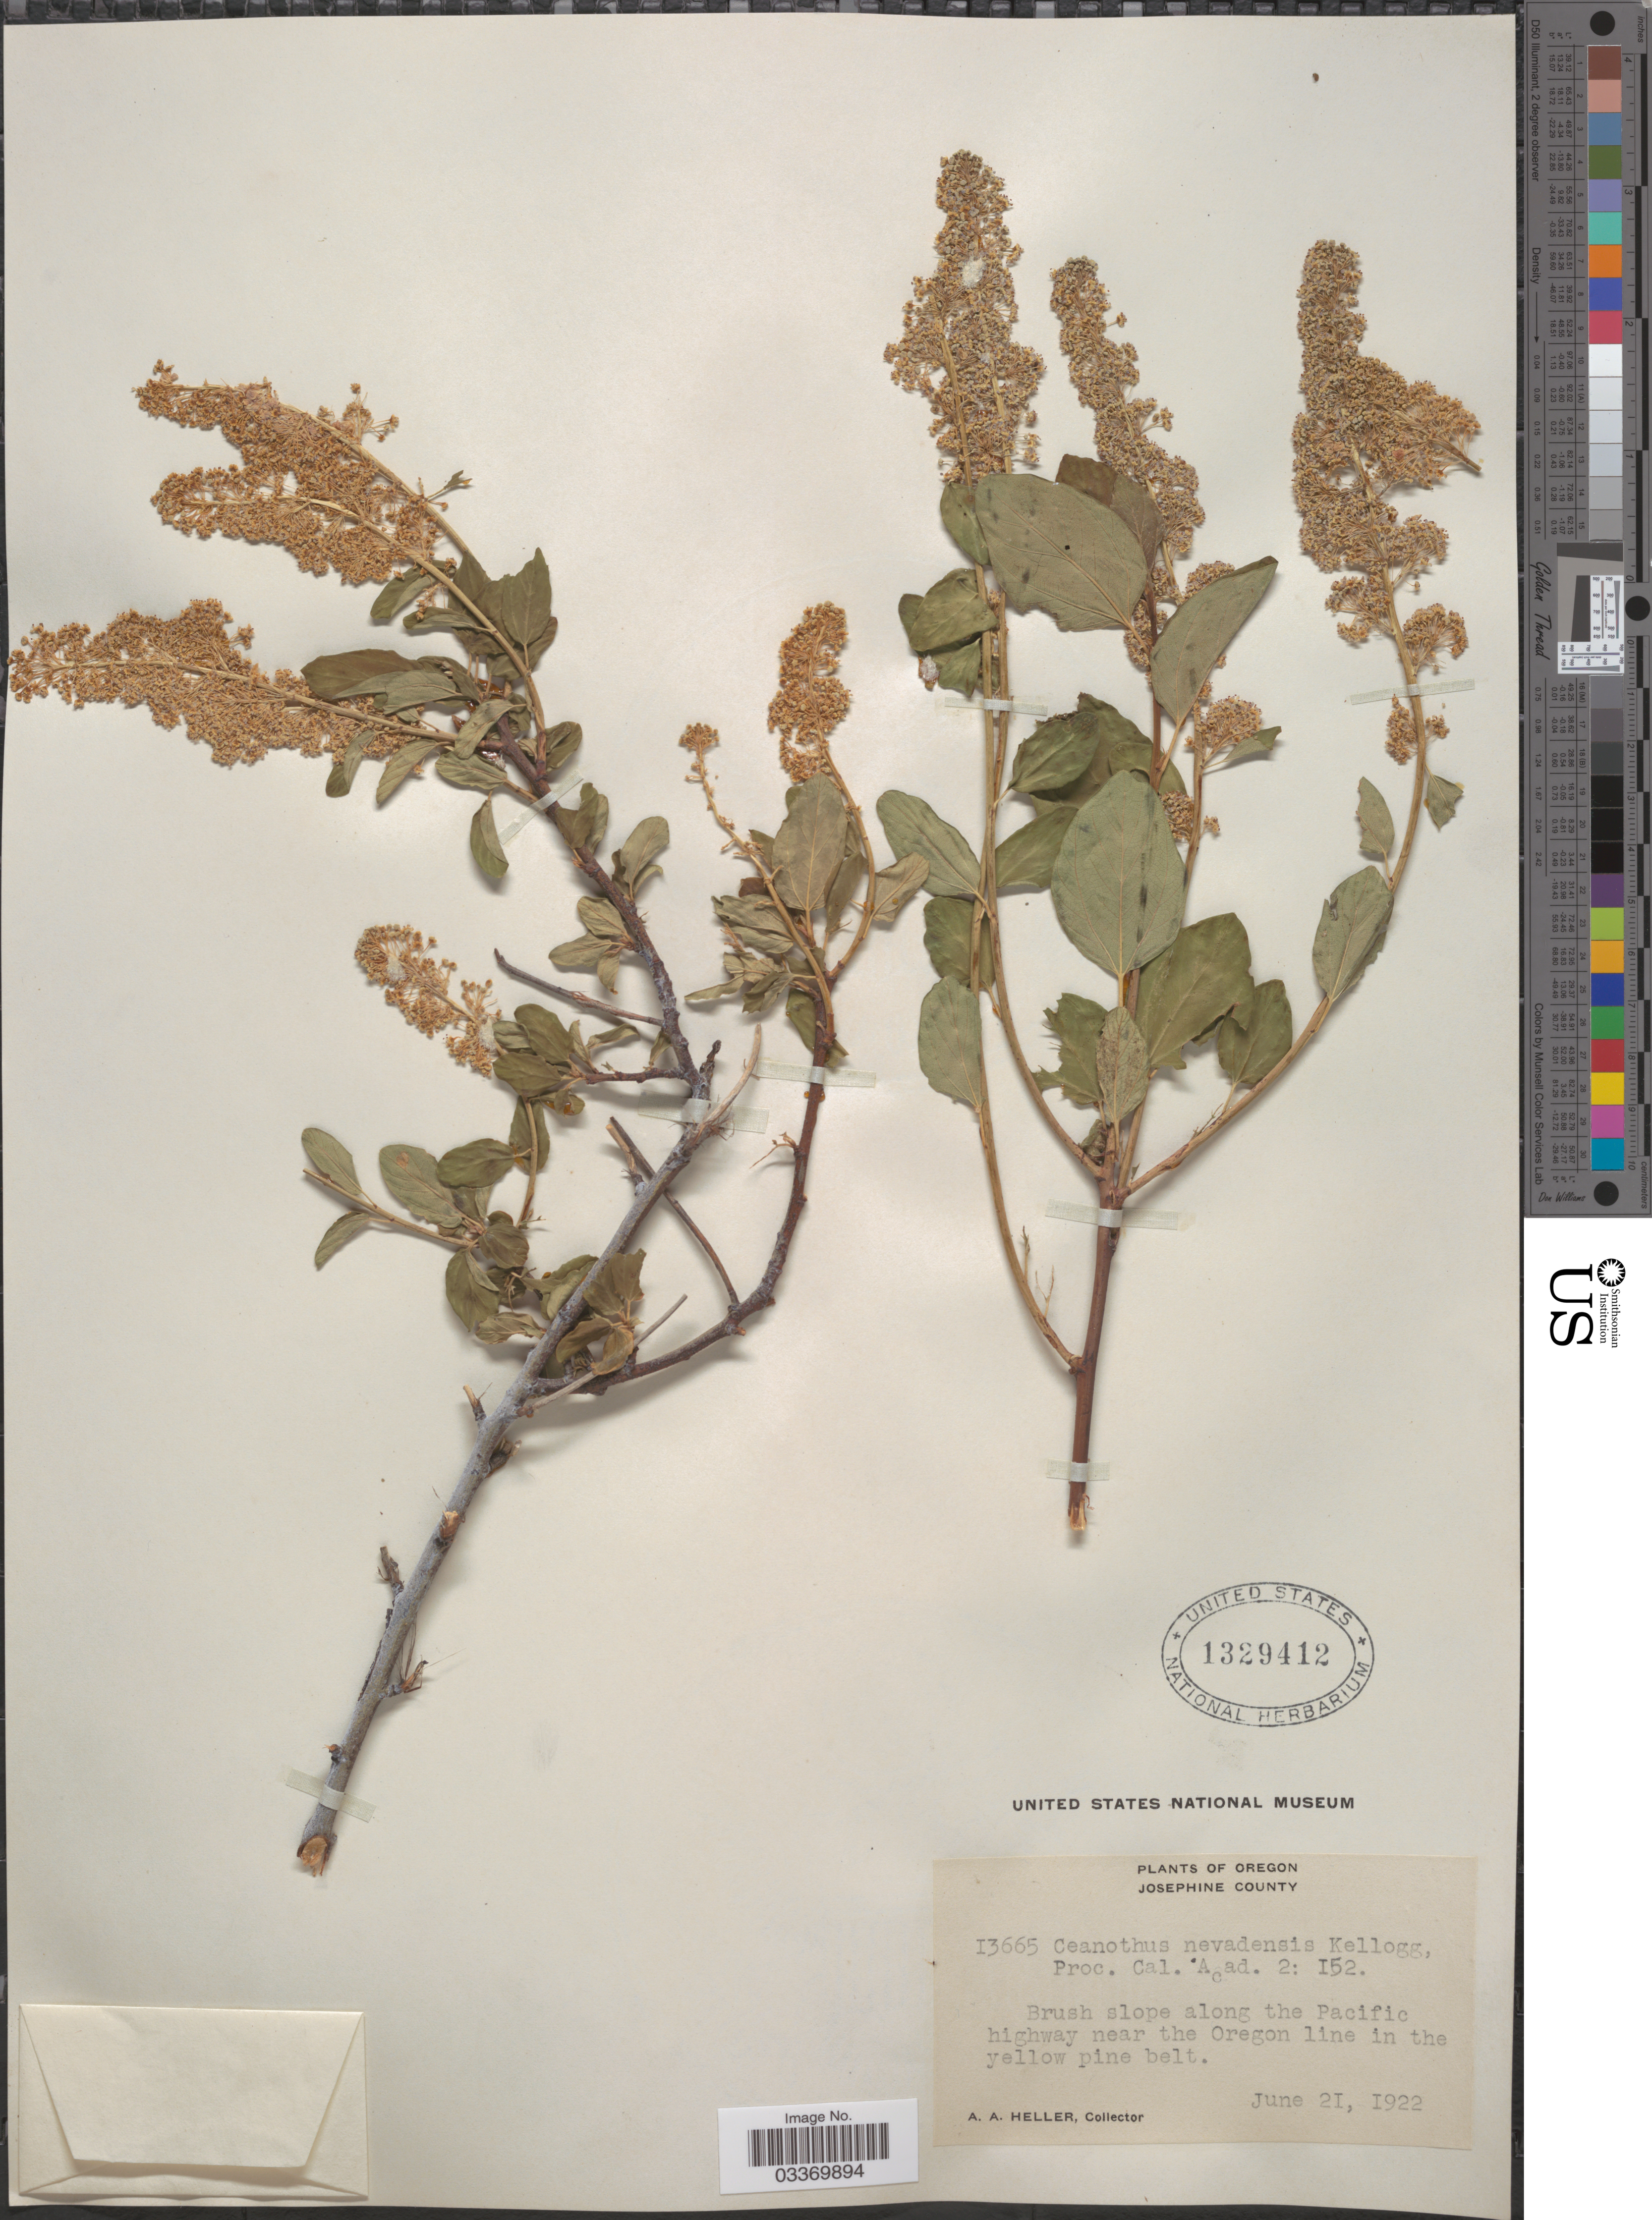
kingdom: Plantae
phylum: Tracheophyta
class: Magnoliopsida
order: Rosales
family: Rhamnaceae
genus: Ceanothus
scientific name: Ceanothus nevadensis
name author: Kellogg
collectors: A. A. Heller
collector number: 13665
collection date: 1922-06-21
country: United States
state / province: Oregon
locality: Josephine County. Brush slope along the Pacific highway near the Oregon line in the yellow pine belt.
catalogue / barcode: US 1329412